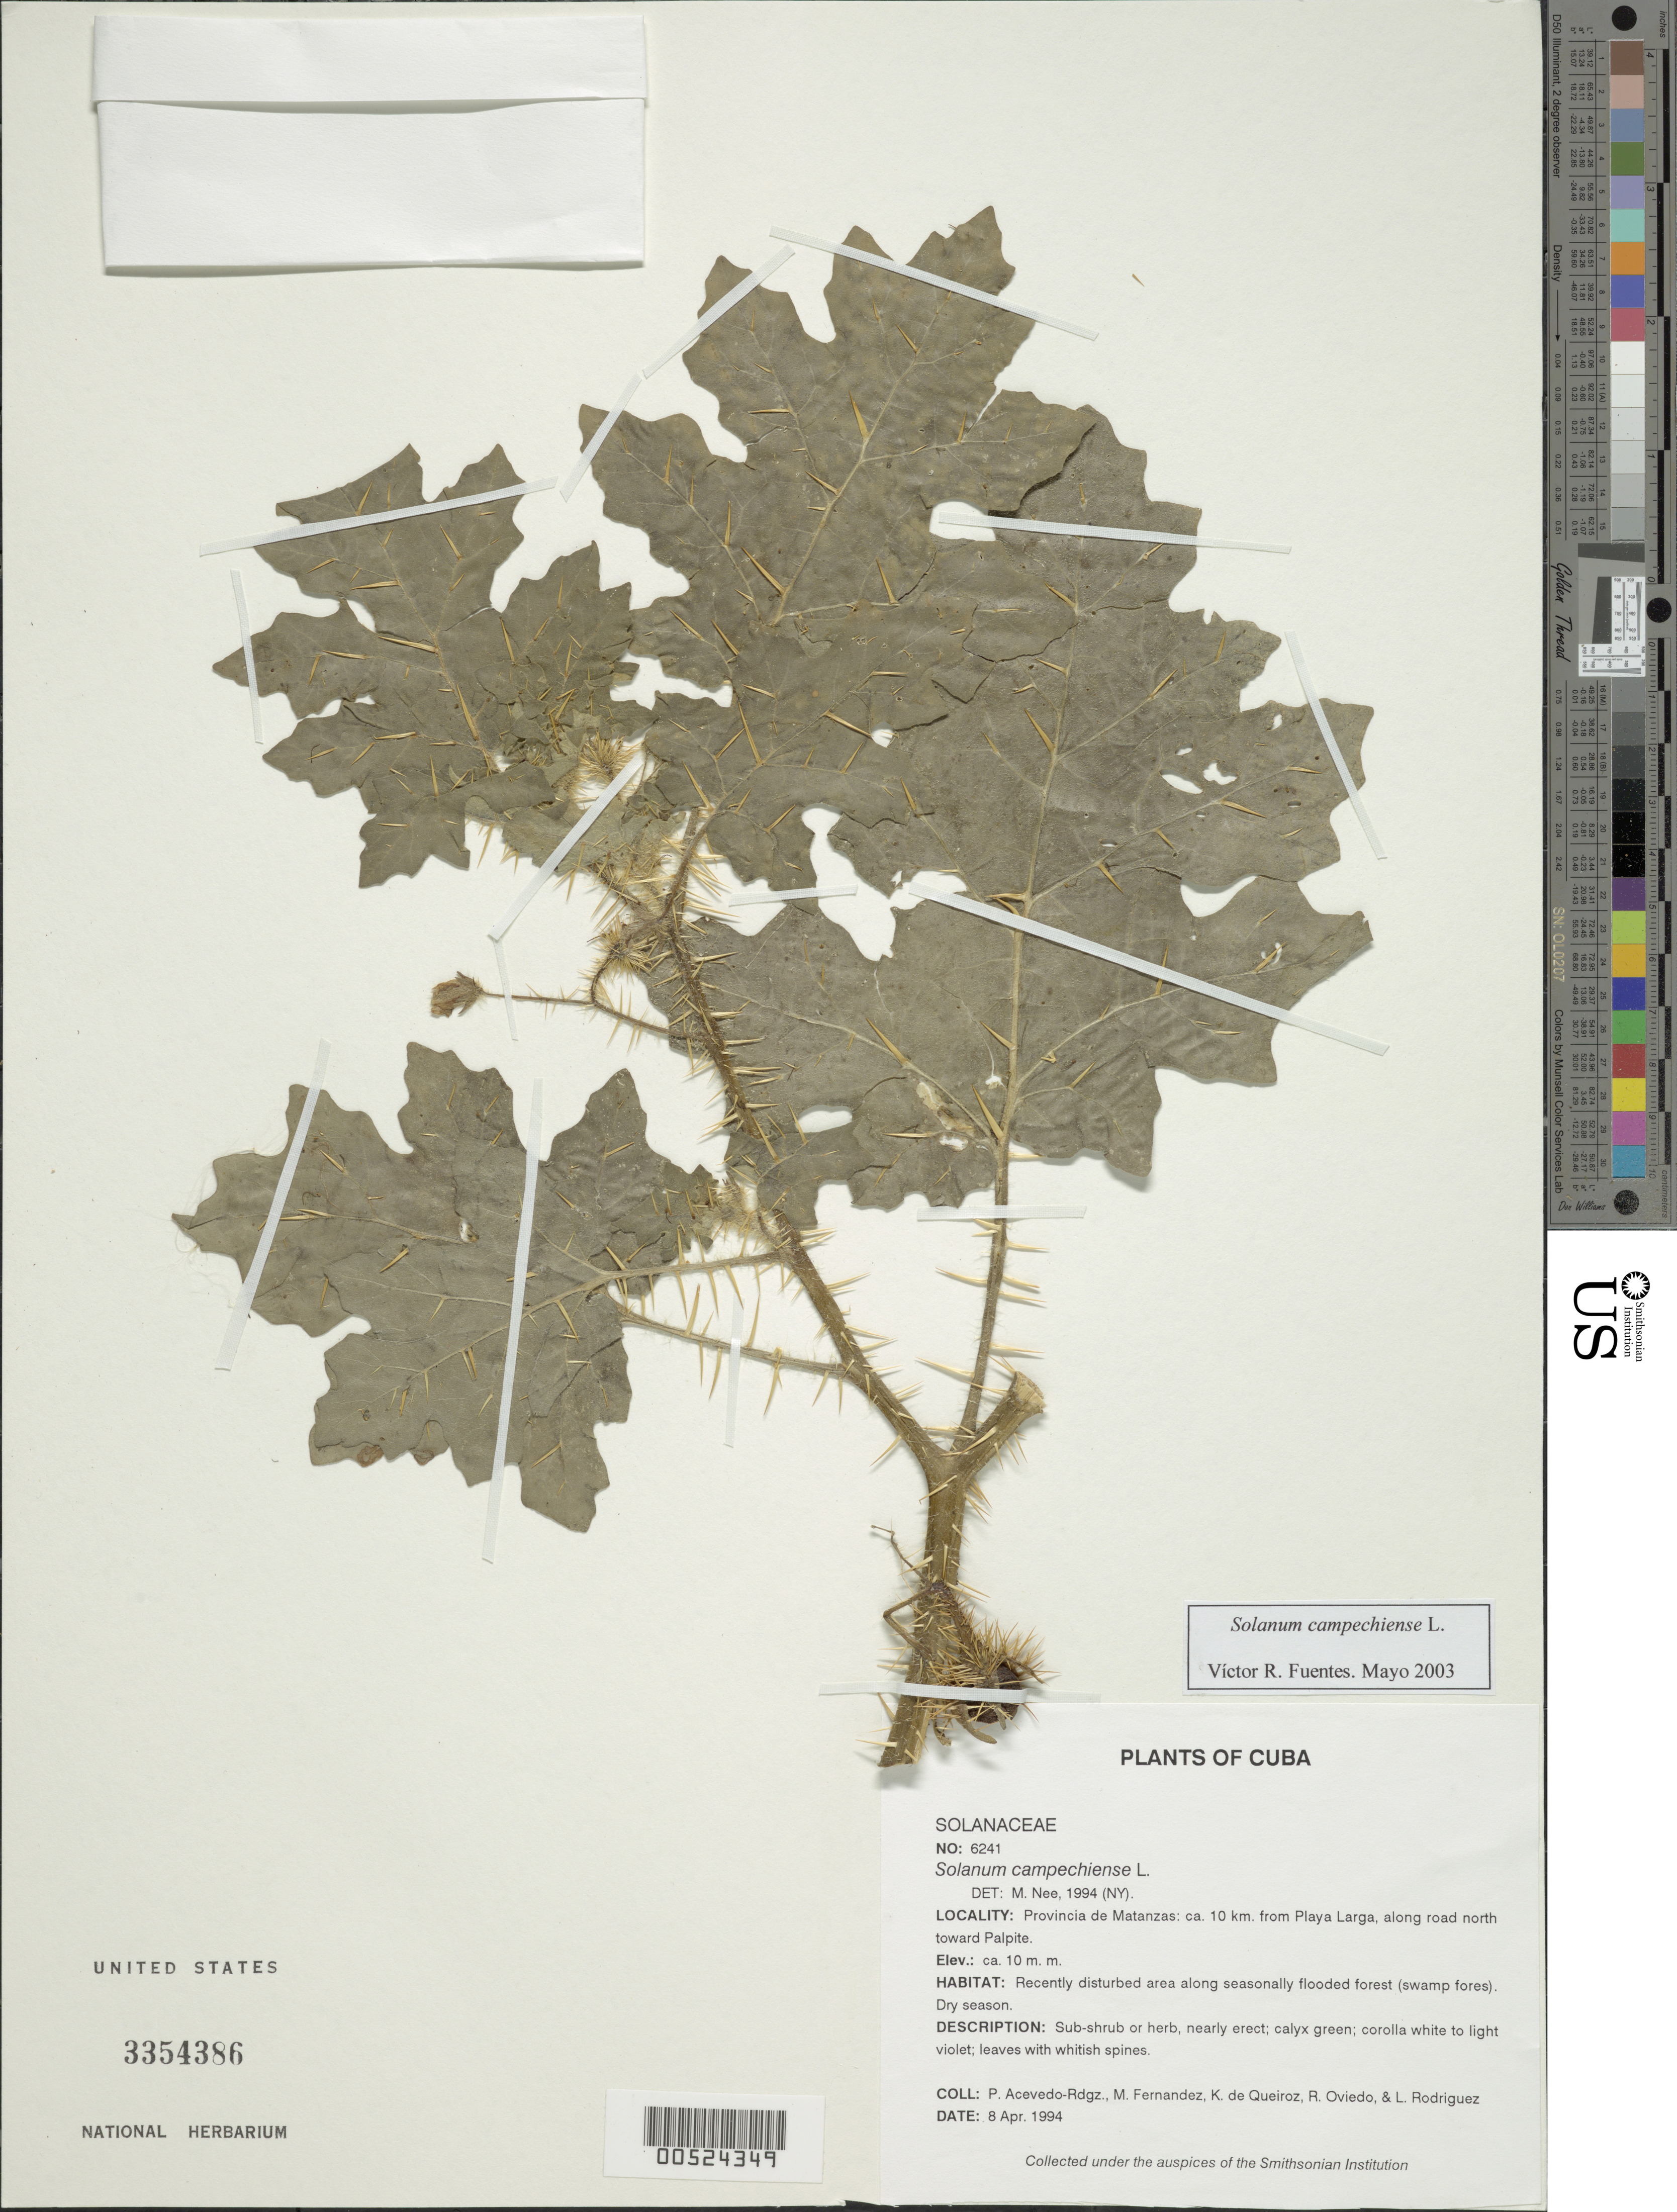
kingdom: Plantae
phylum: Tracheophyta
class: Magnoliopsida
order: Solanales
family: Solanaceae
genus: Solanum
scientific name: Solanum campechiense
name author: L.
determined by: Nee, Michael H.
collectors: P. Acevedo-Rodr., M. Fernández, K. De Queiroz, R. Oviedo & L. Rodriguez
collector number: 6241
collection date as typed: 08 Apr 1994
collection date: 1994-04-08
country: Cuba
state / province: Matanzas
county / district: Municipio de Ciénaga de Zapata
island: Cuba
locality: Approx. 10 km from Playa Larga, along the road going north towards Palpite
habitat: Recently disturbed area along seasonally flooded forest (swamp fores). Dry season.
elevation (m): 10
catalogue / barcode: US 3354386